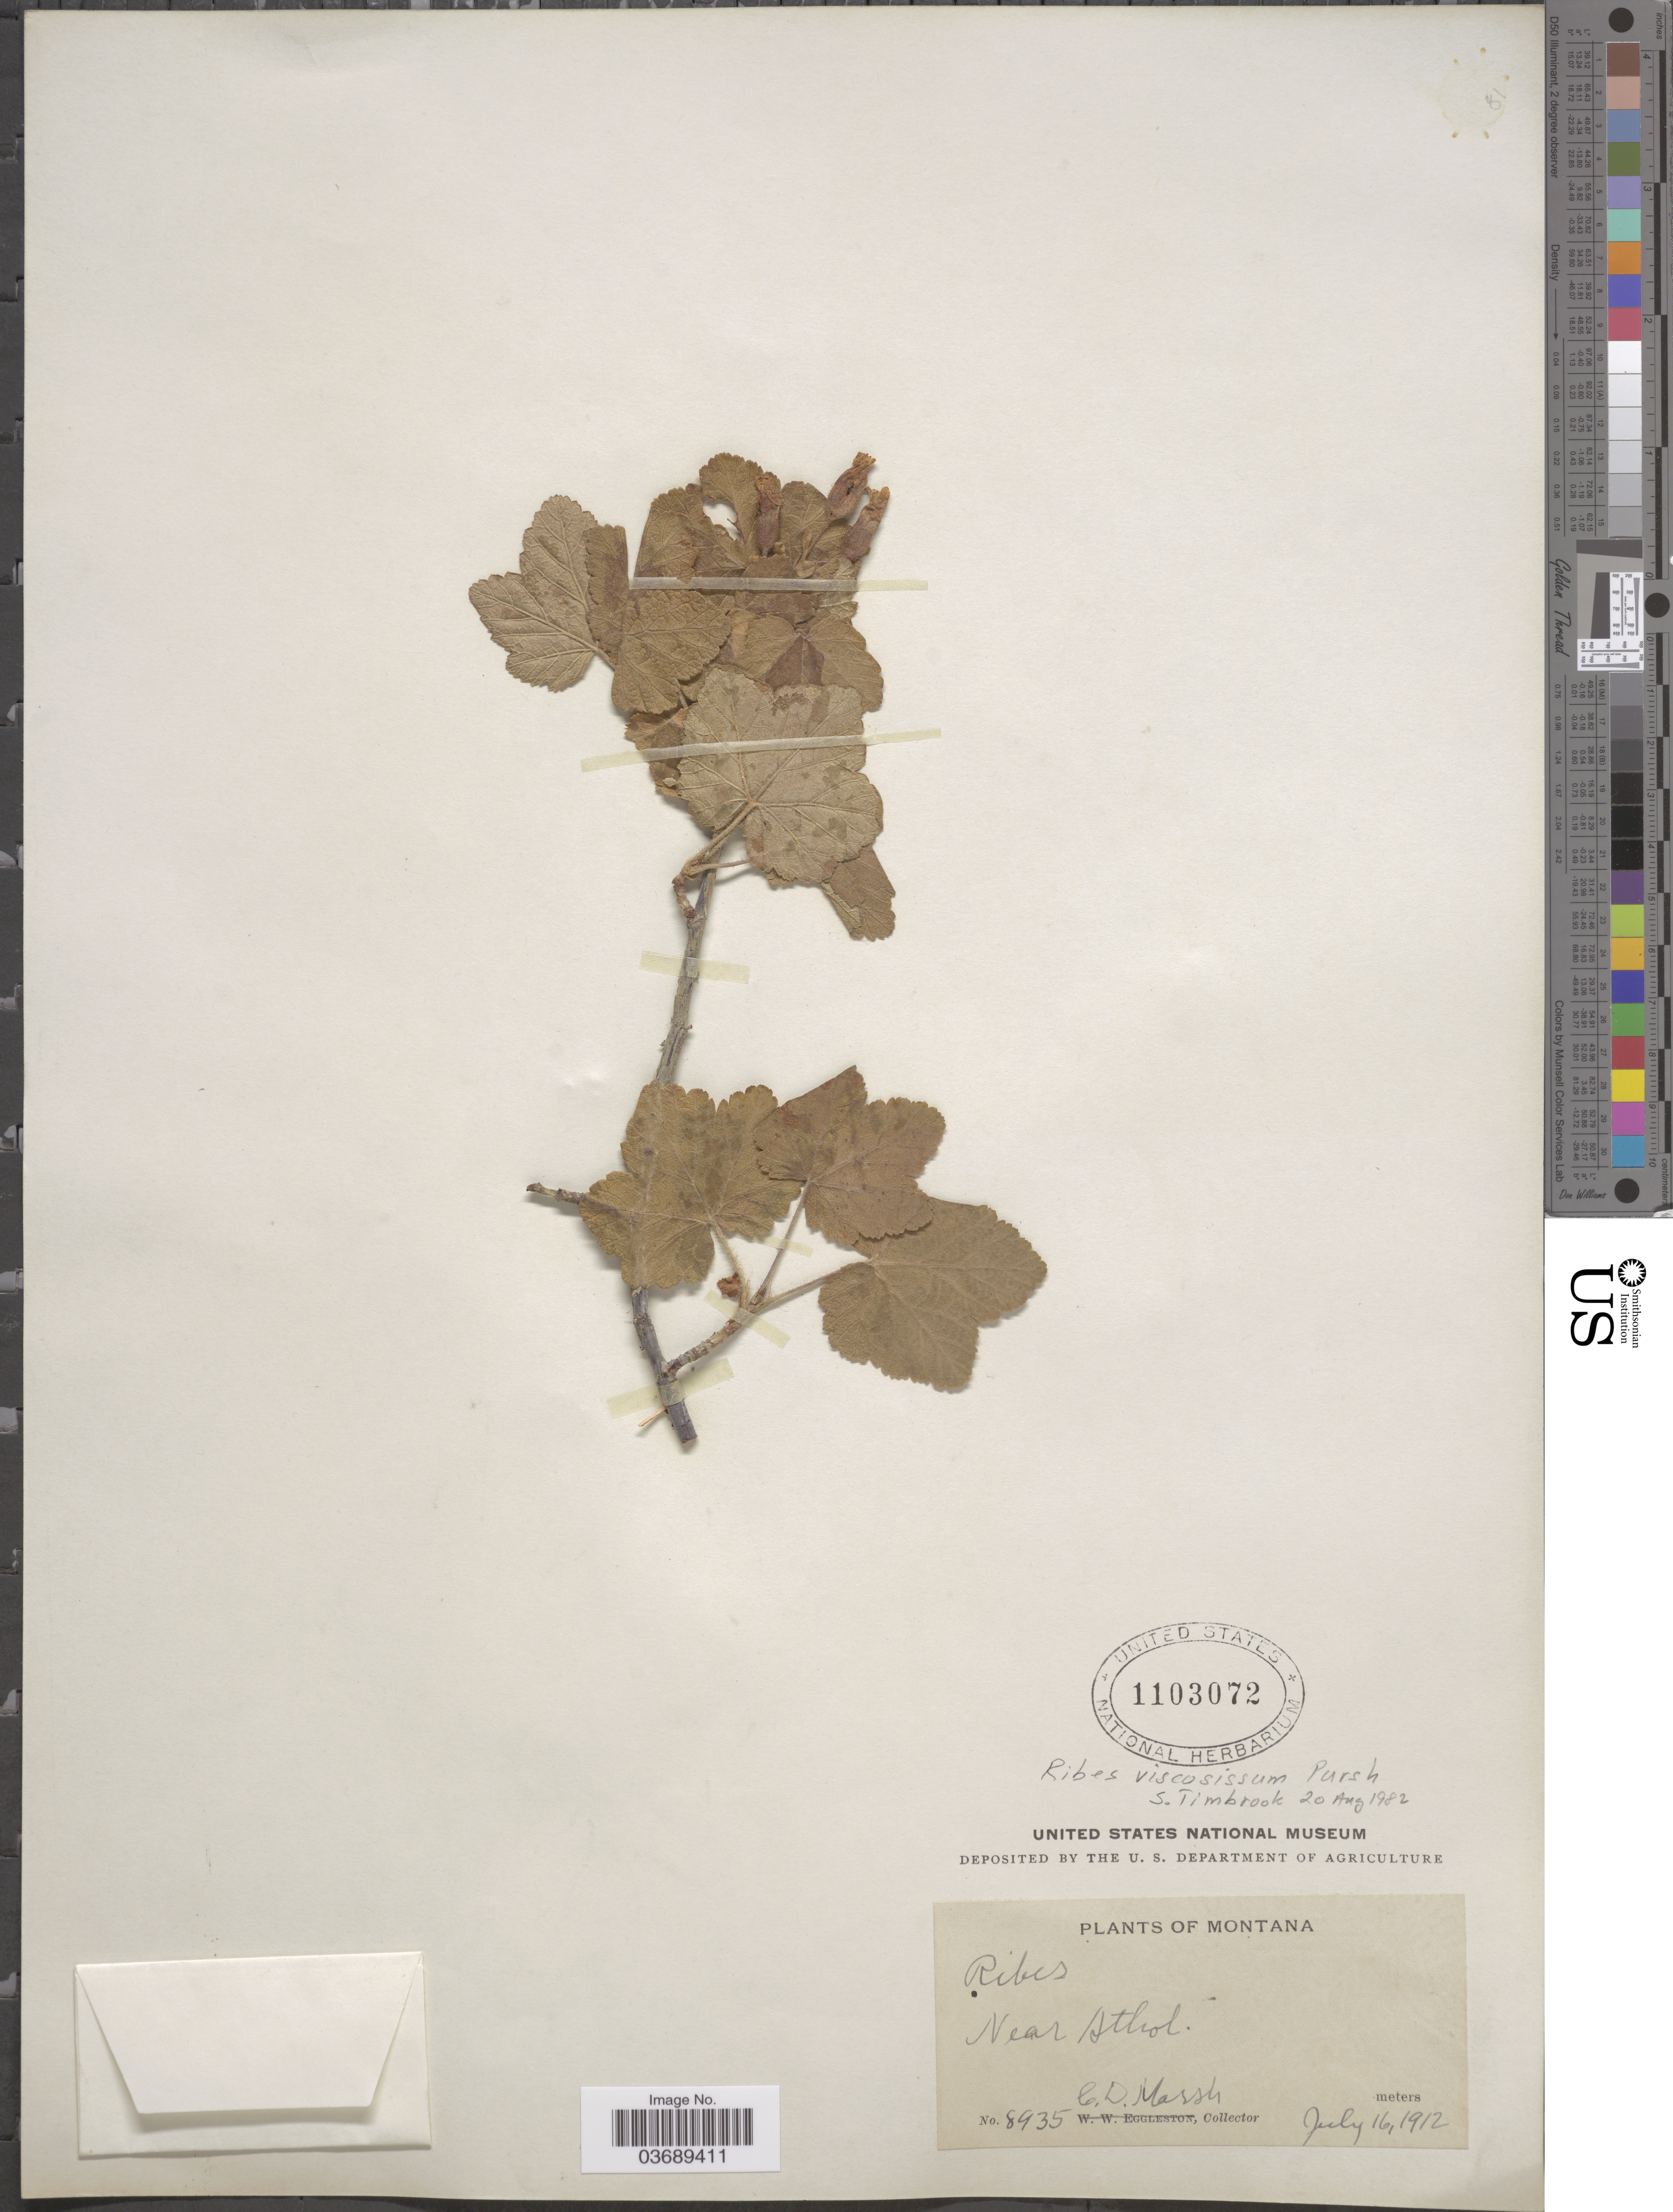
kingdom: Plantae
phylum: Tracheophyta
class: Magnoliopsida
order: Saxifragales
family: Grossulariaceae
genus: Ribes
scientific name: Ribes viscosissimum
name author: Pursh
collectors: C. D. Marsh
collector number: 8935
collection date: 1912-07-16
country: United States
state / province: Montana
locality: Near Athol.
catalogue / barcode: US 1103072